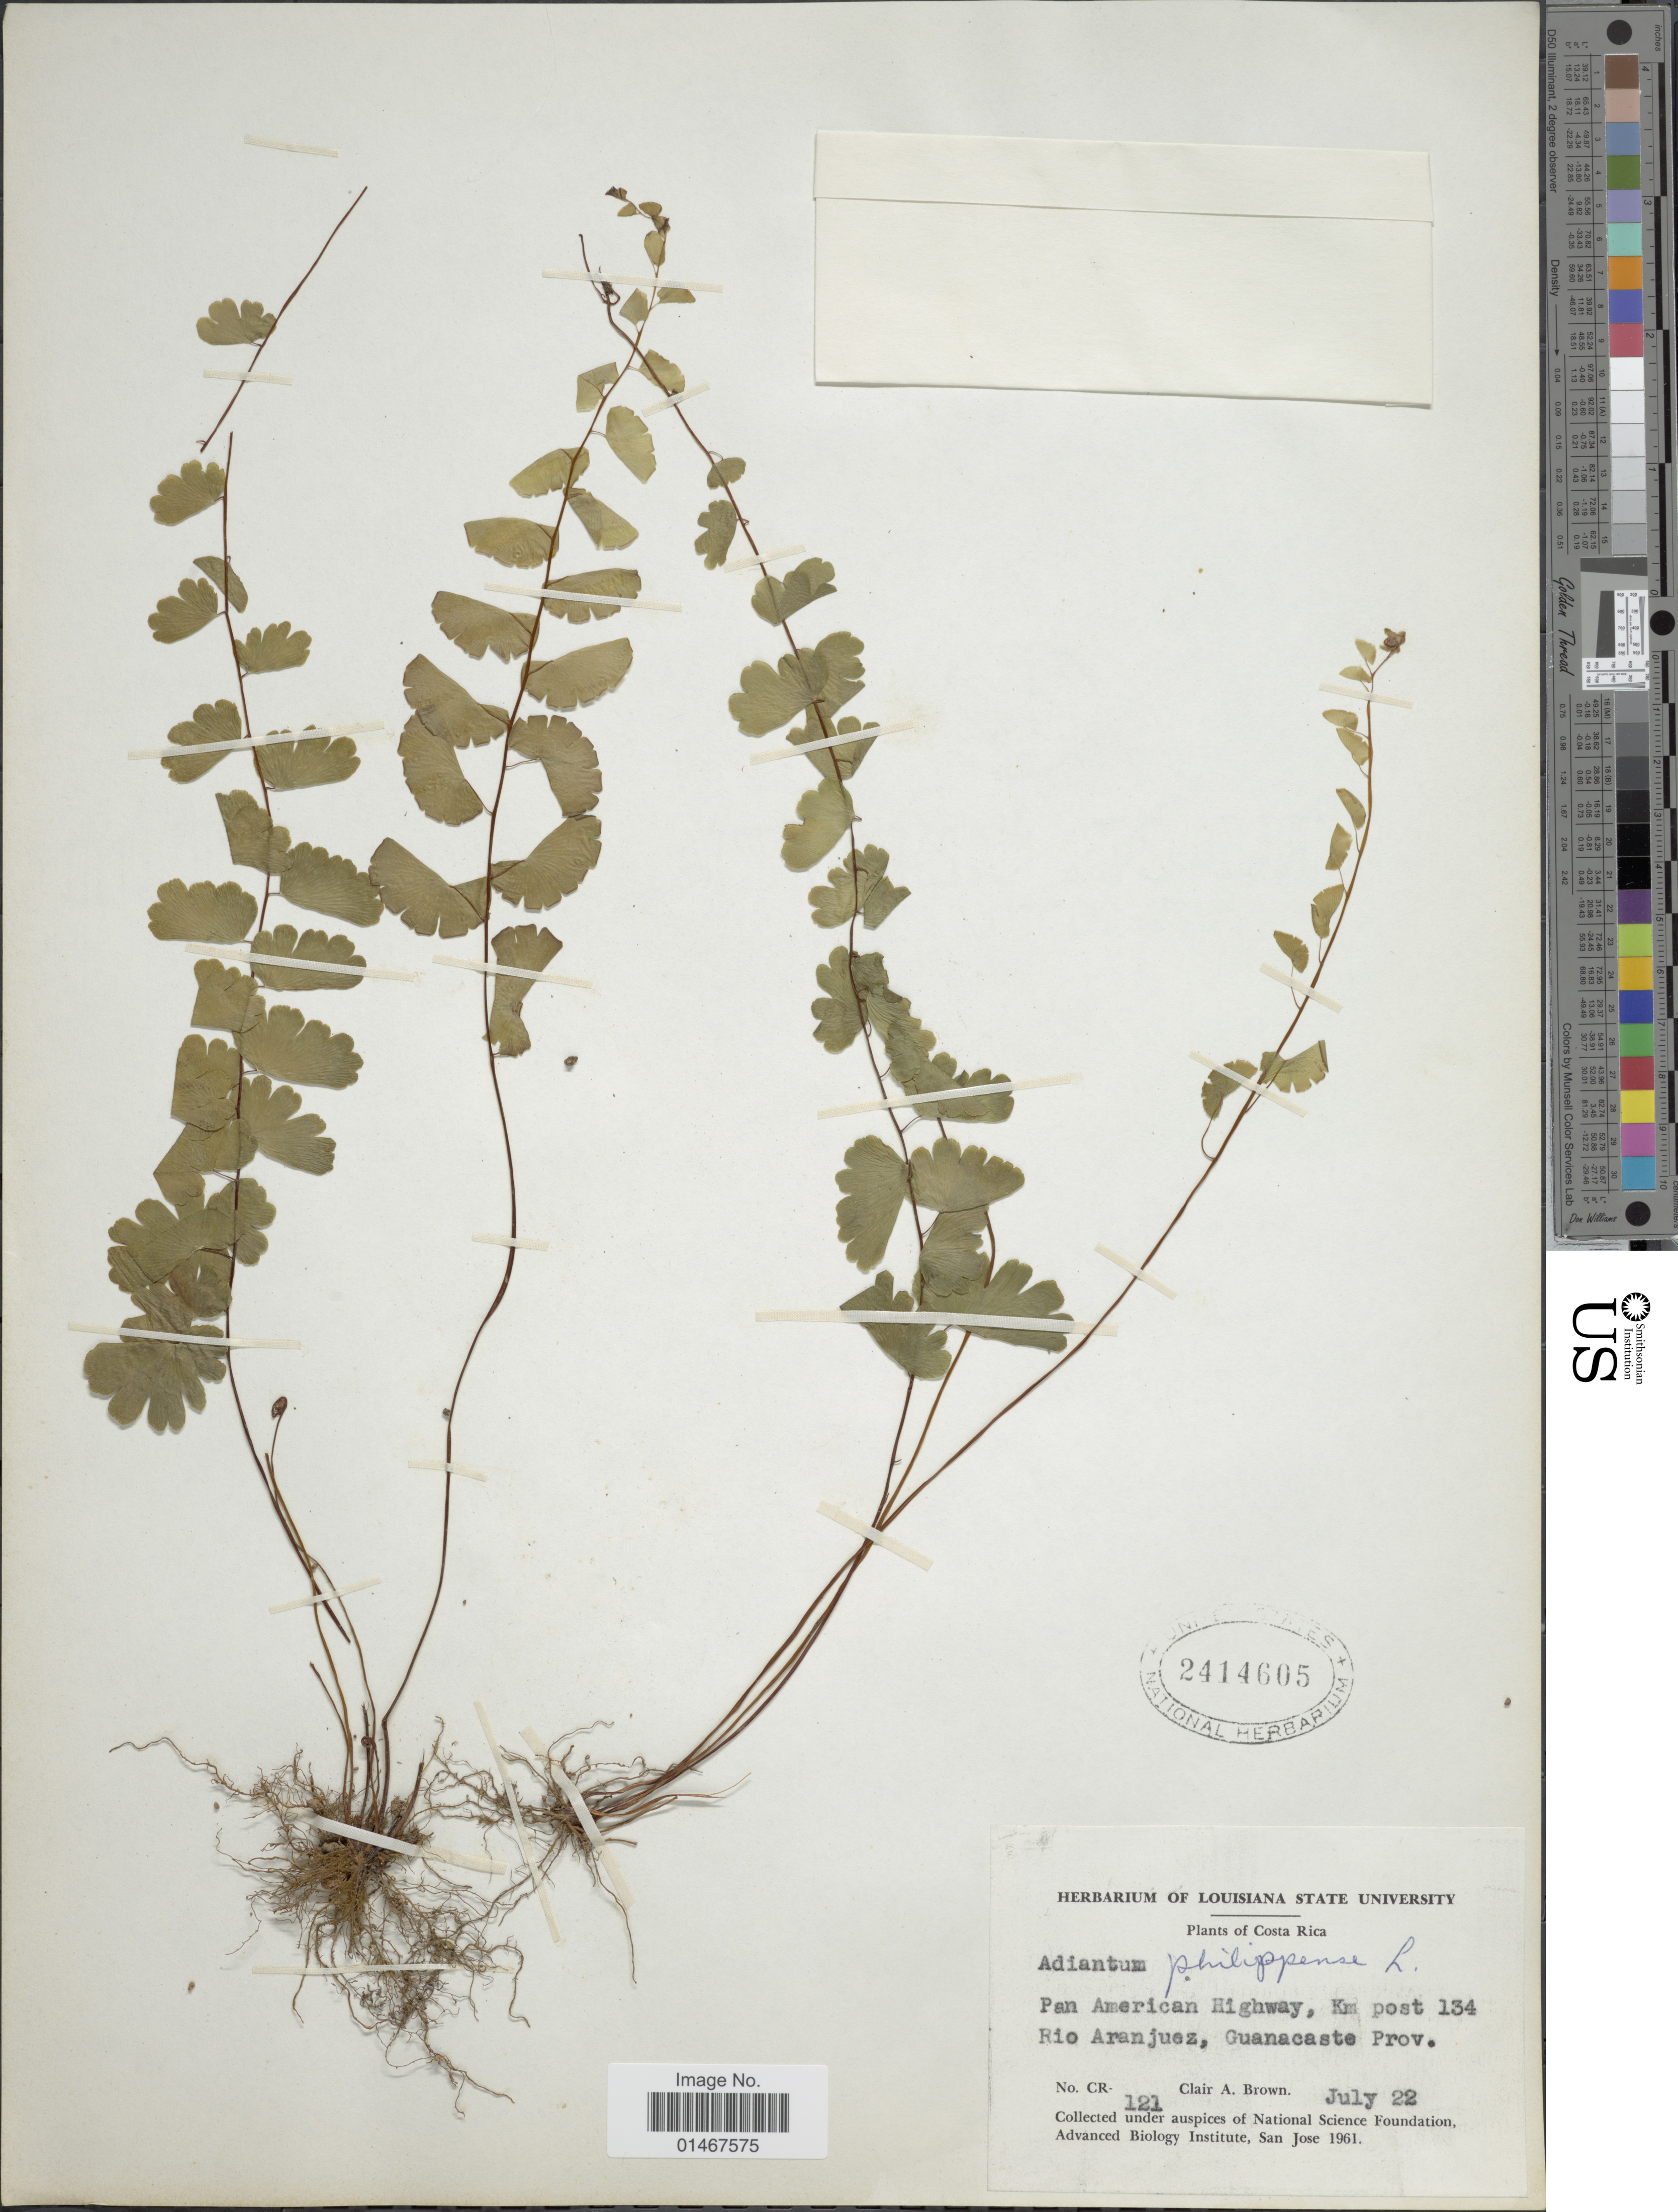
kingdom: Plantae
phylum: Tracheophyta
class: Polypodiopsida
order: Polypodiales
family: Pteridaceae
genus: Adiantum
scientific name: Adiantum philippense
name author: L.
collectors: C. A. Brown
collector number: CR-121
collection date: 1961-07-22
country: Costa Rica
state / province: Guanacaste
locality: Pan American Highway, Km post 134 Rio Aranjuez, Guanacaste Prov.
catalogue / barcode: US 2414605